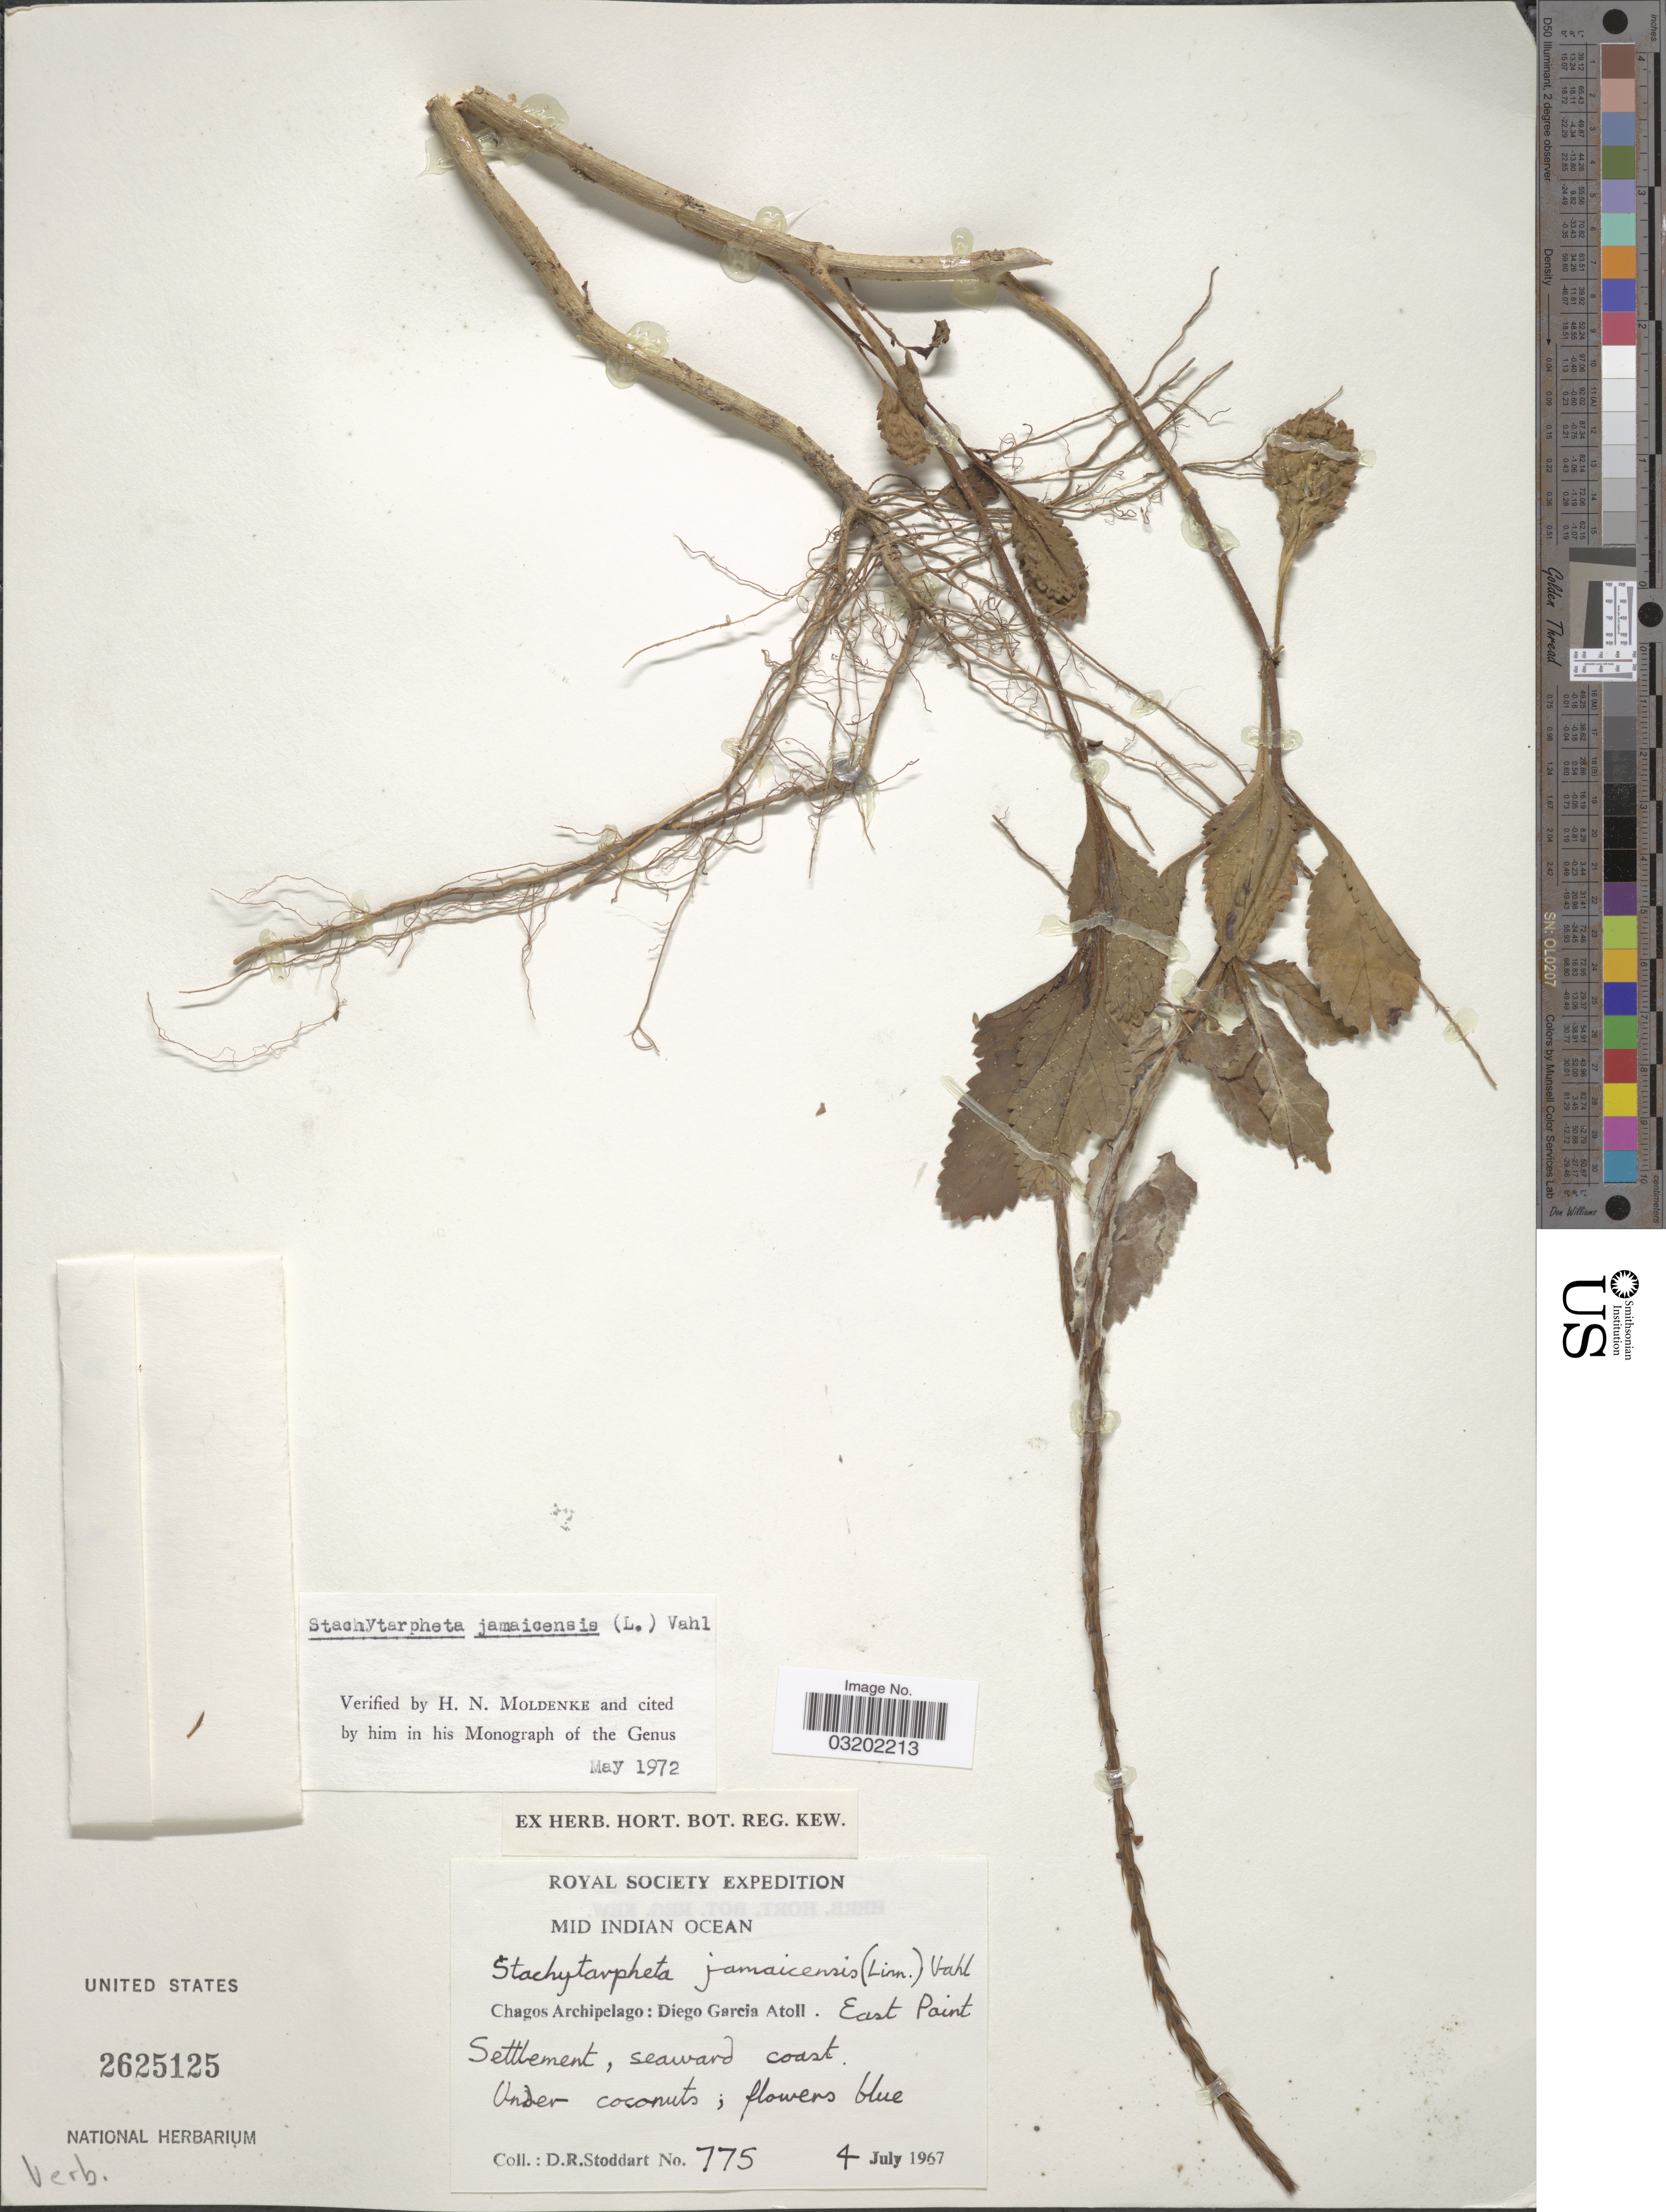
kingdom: Plantae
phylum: Tracheophyta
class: Magnoliopsida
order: Lamiales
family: Verbenaceae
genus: Stachytarpheta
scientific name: Stachytarpheta intercedens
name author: Danser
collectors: D. R. Stoddart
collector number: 775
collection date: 1967-07-04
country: British Indian Ocean Territory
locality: Mid Indian Ocean. Chagos Archipelago: Diego Garcia Atoll. East Paint Settlement, seaward coast.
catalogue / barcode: US 2625125